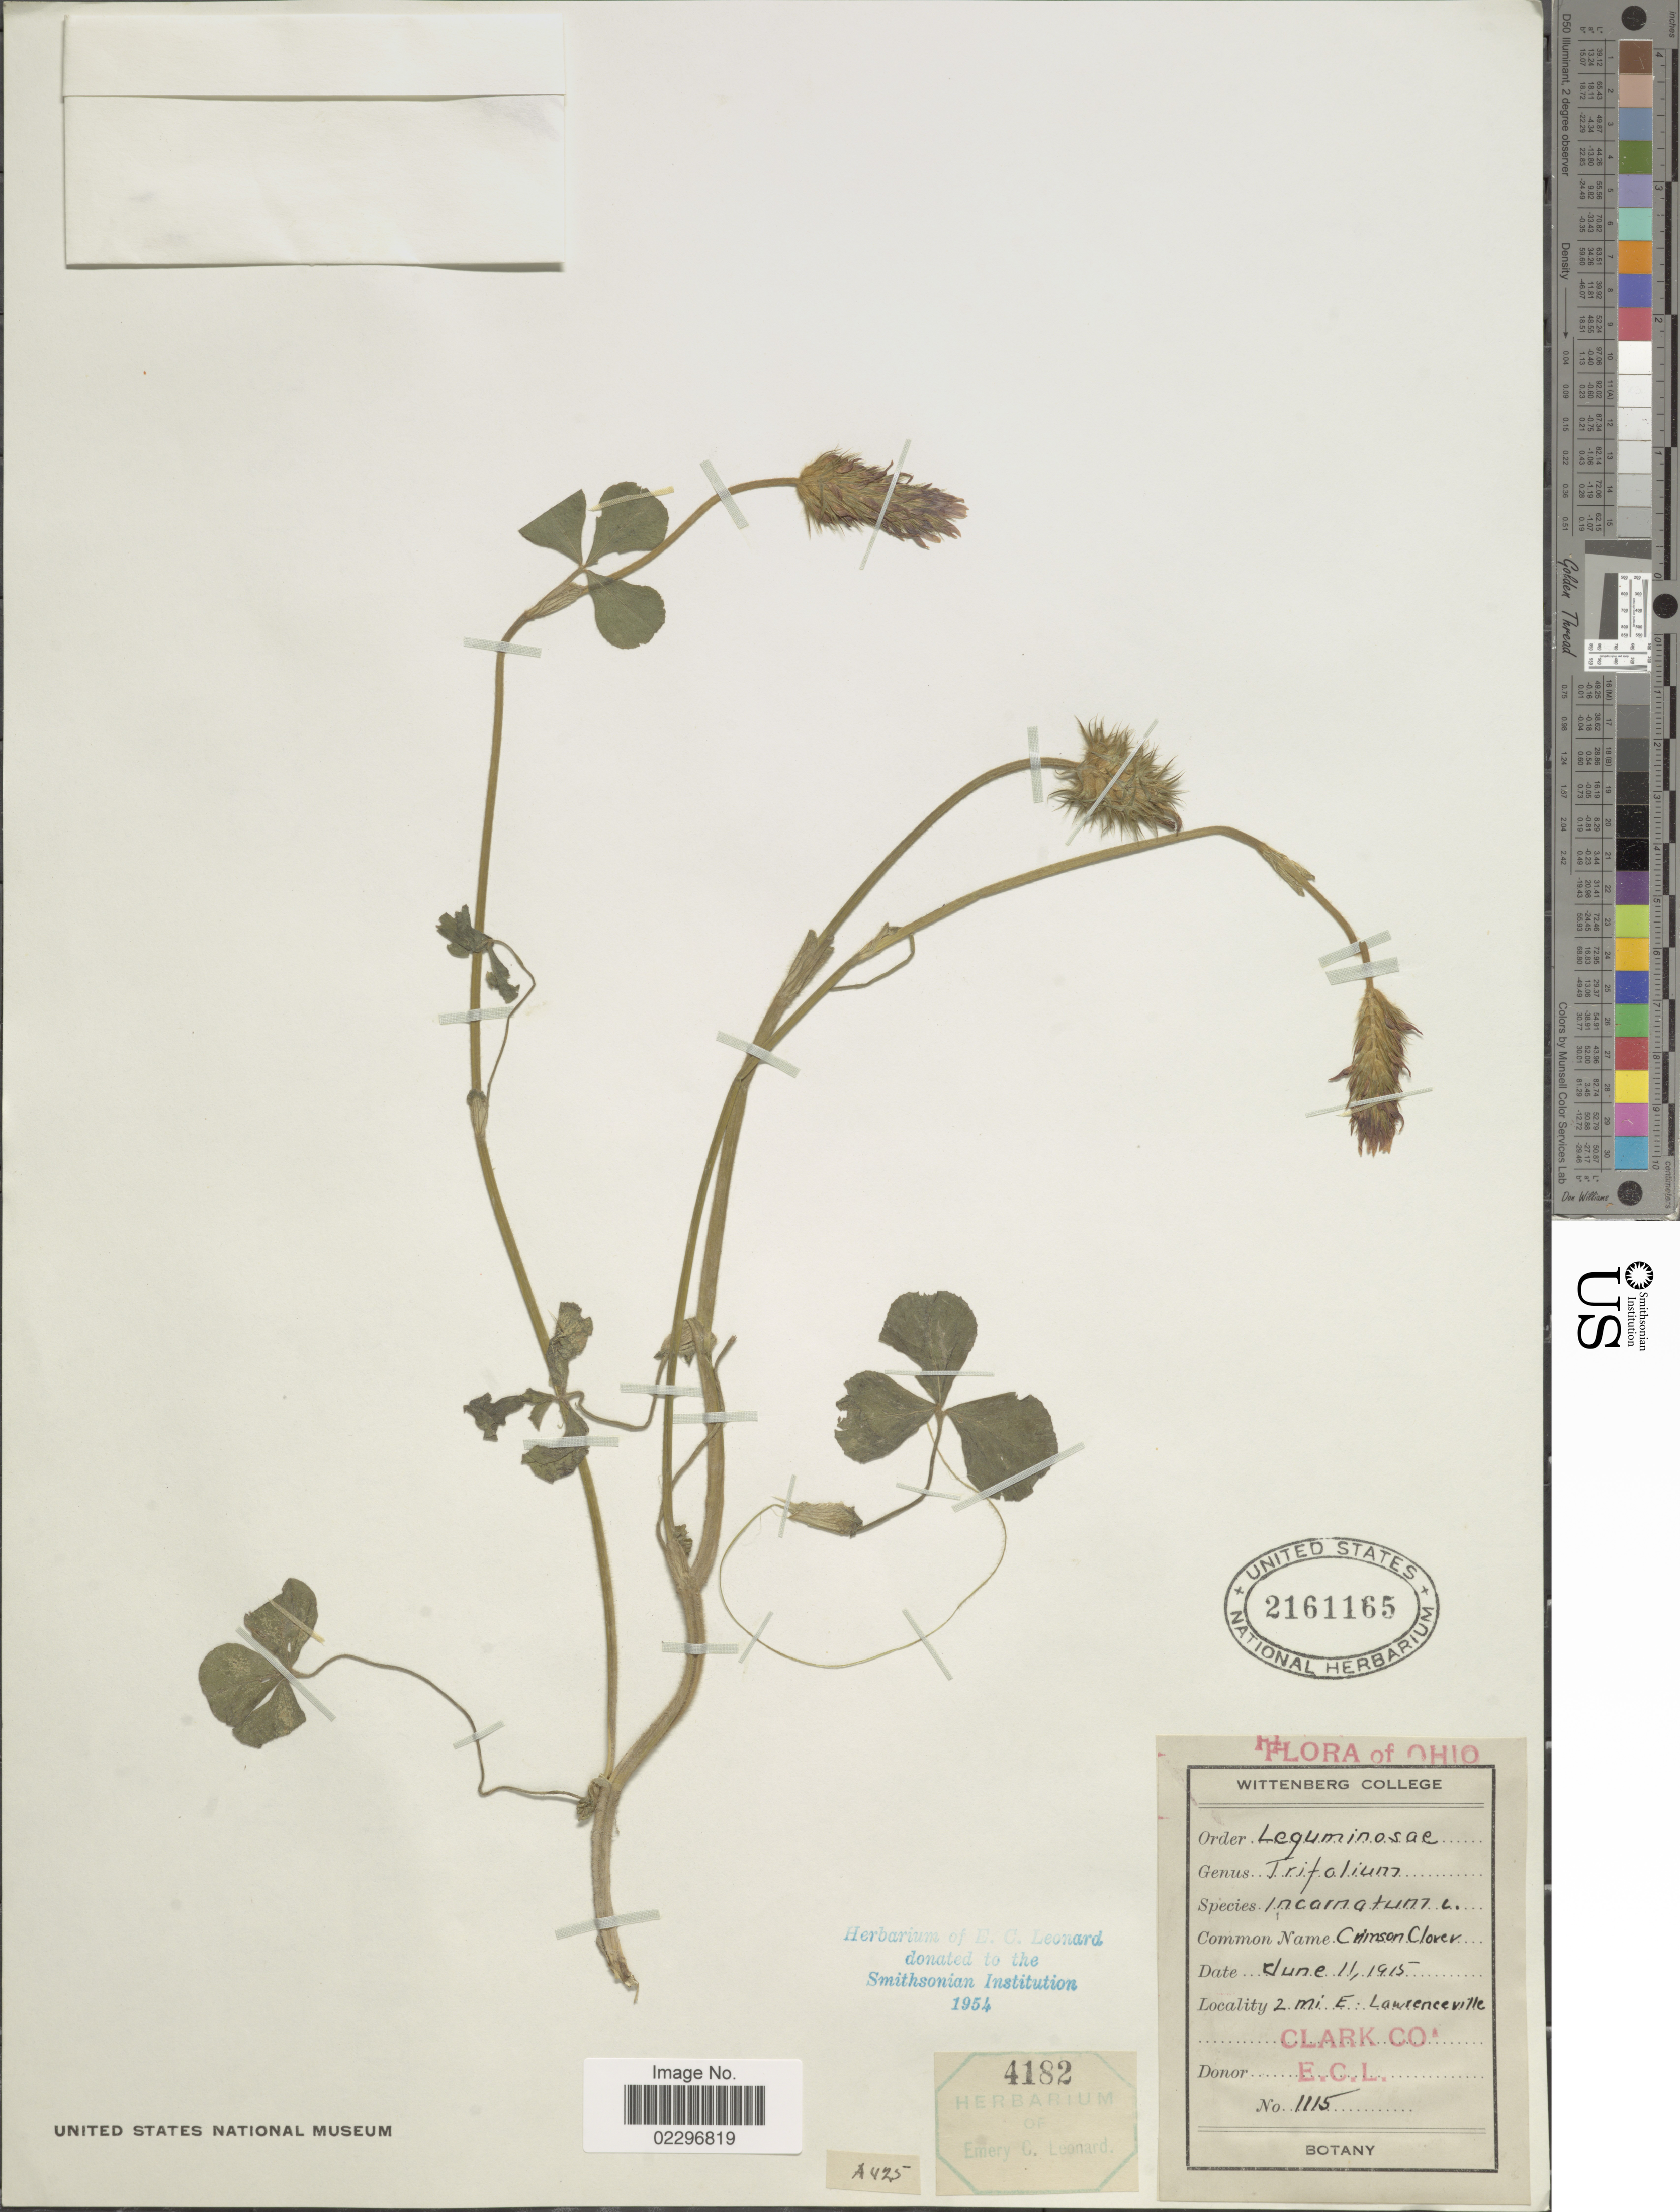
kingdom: Plantae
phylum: Tracheophyta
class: Magnoliopsida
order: Fabales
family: Fabaceae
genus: Trifolium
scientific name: Trifolium incarnatum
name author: L.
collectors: E. C. Leonard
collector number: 1115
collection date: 1915-06-11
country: United States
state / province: Ohio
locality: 2 mi. E. Lawrenceville. Clark Co.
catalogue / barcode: US 2161165